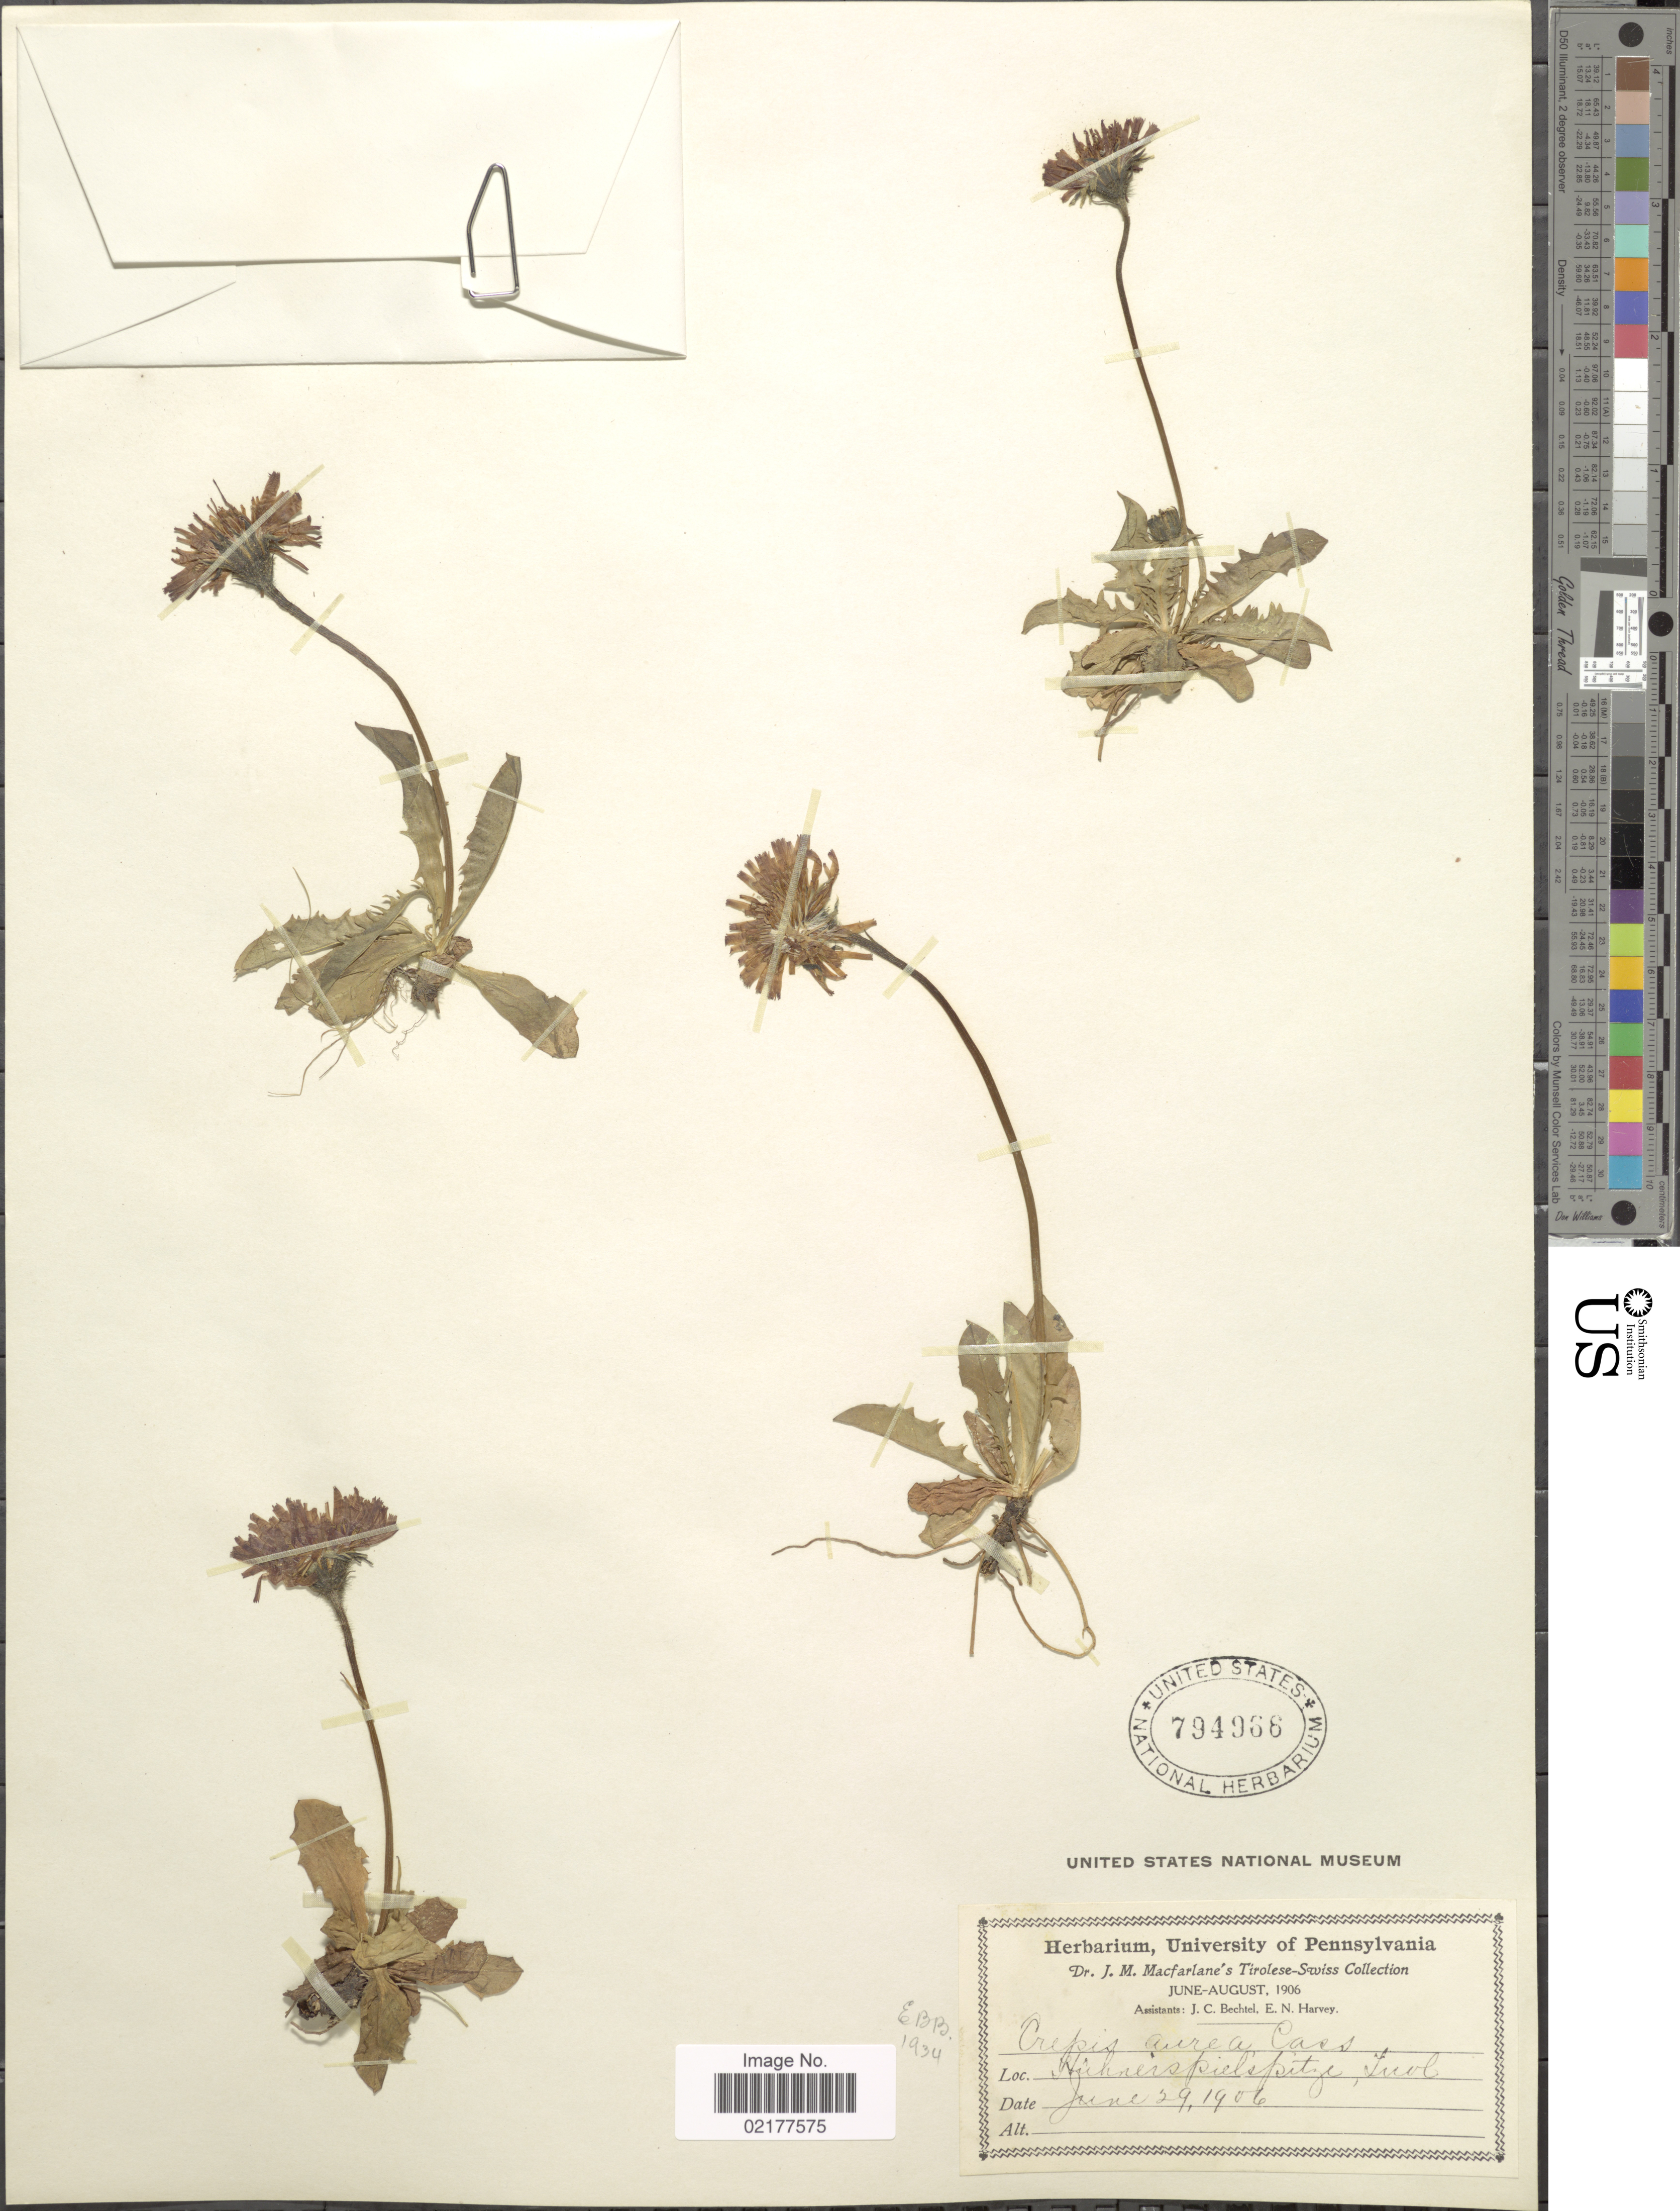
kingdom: Plantae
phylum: Tracheophyta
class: Magnoliopsida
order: Asterales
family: Asteraceae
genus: Crepis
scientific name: Crepis aurea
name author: (L.) Cass.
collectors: J. Macfarlane, J. Bechtel & E. Harvey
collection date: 1906-06-29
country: Austria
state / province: Tirol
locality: Hichnerspielspitze [interpreted]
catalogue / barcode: US 794966